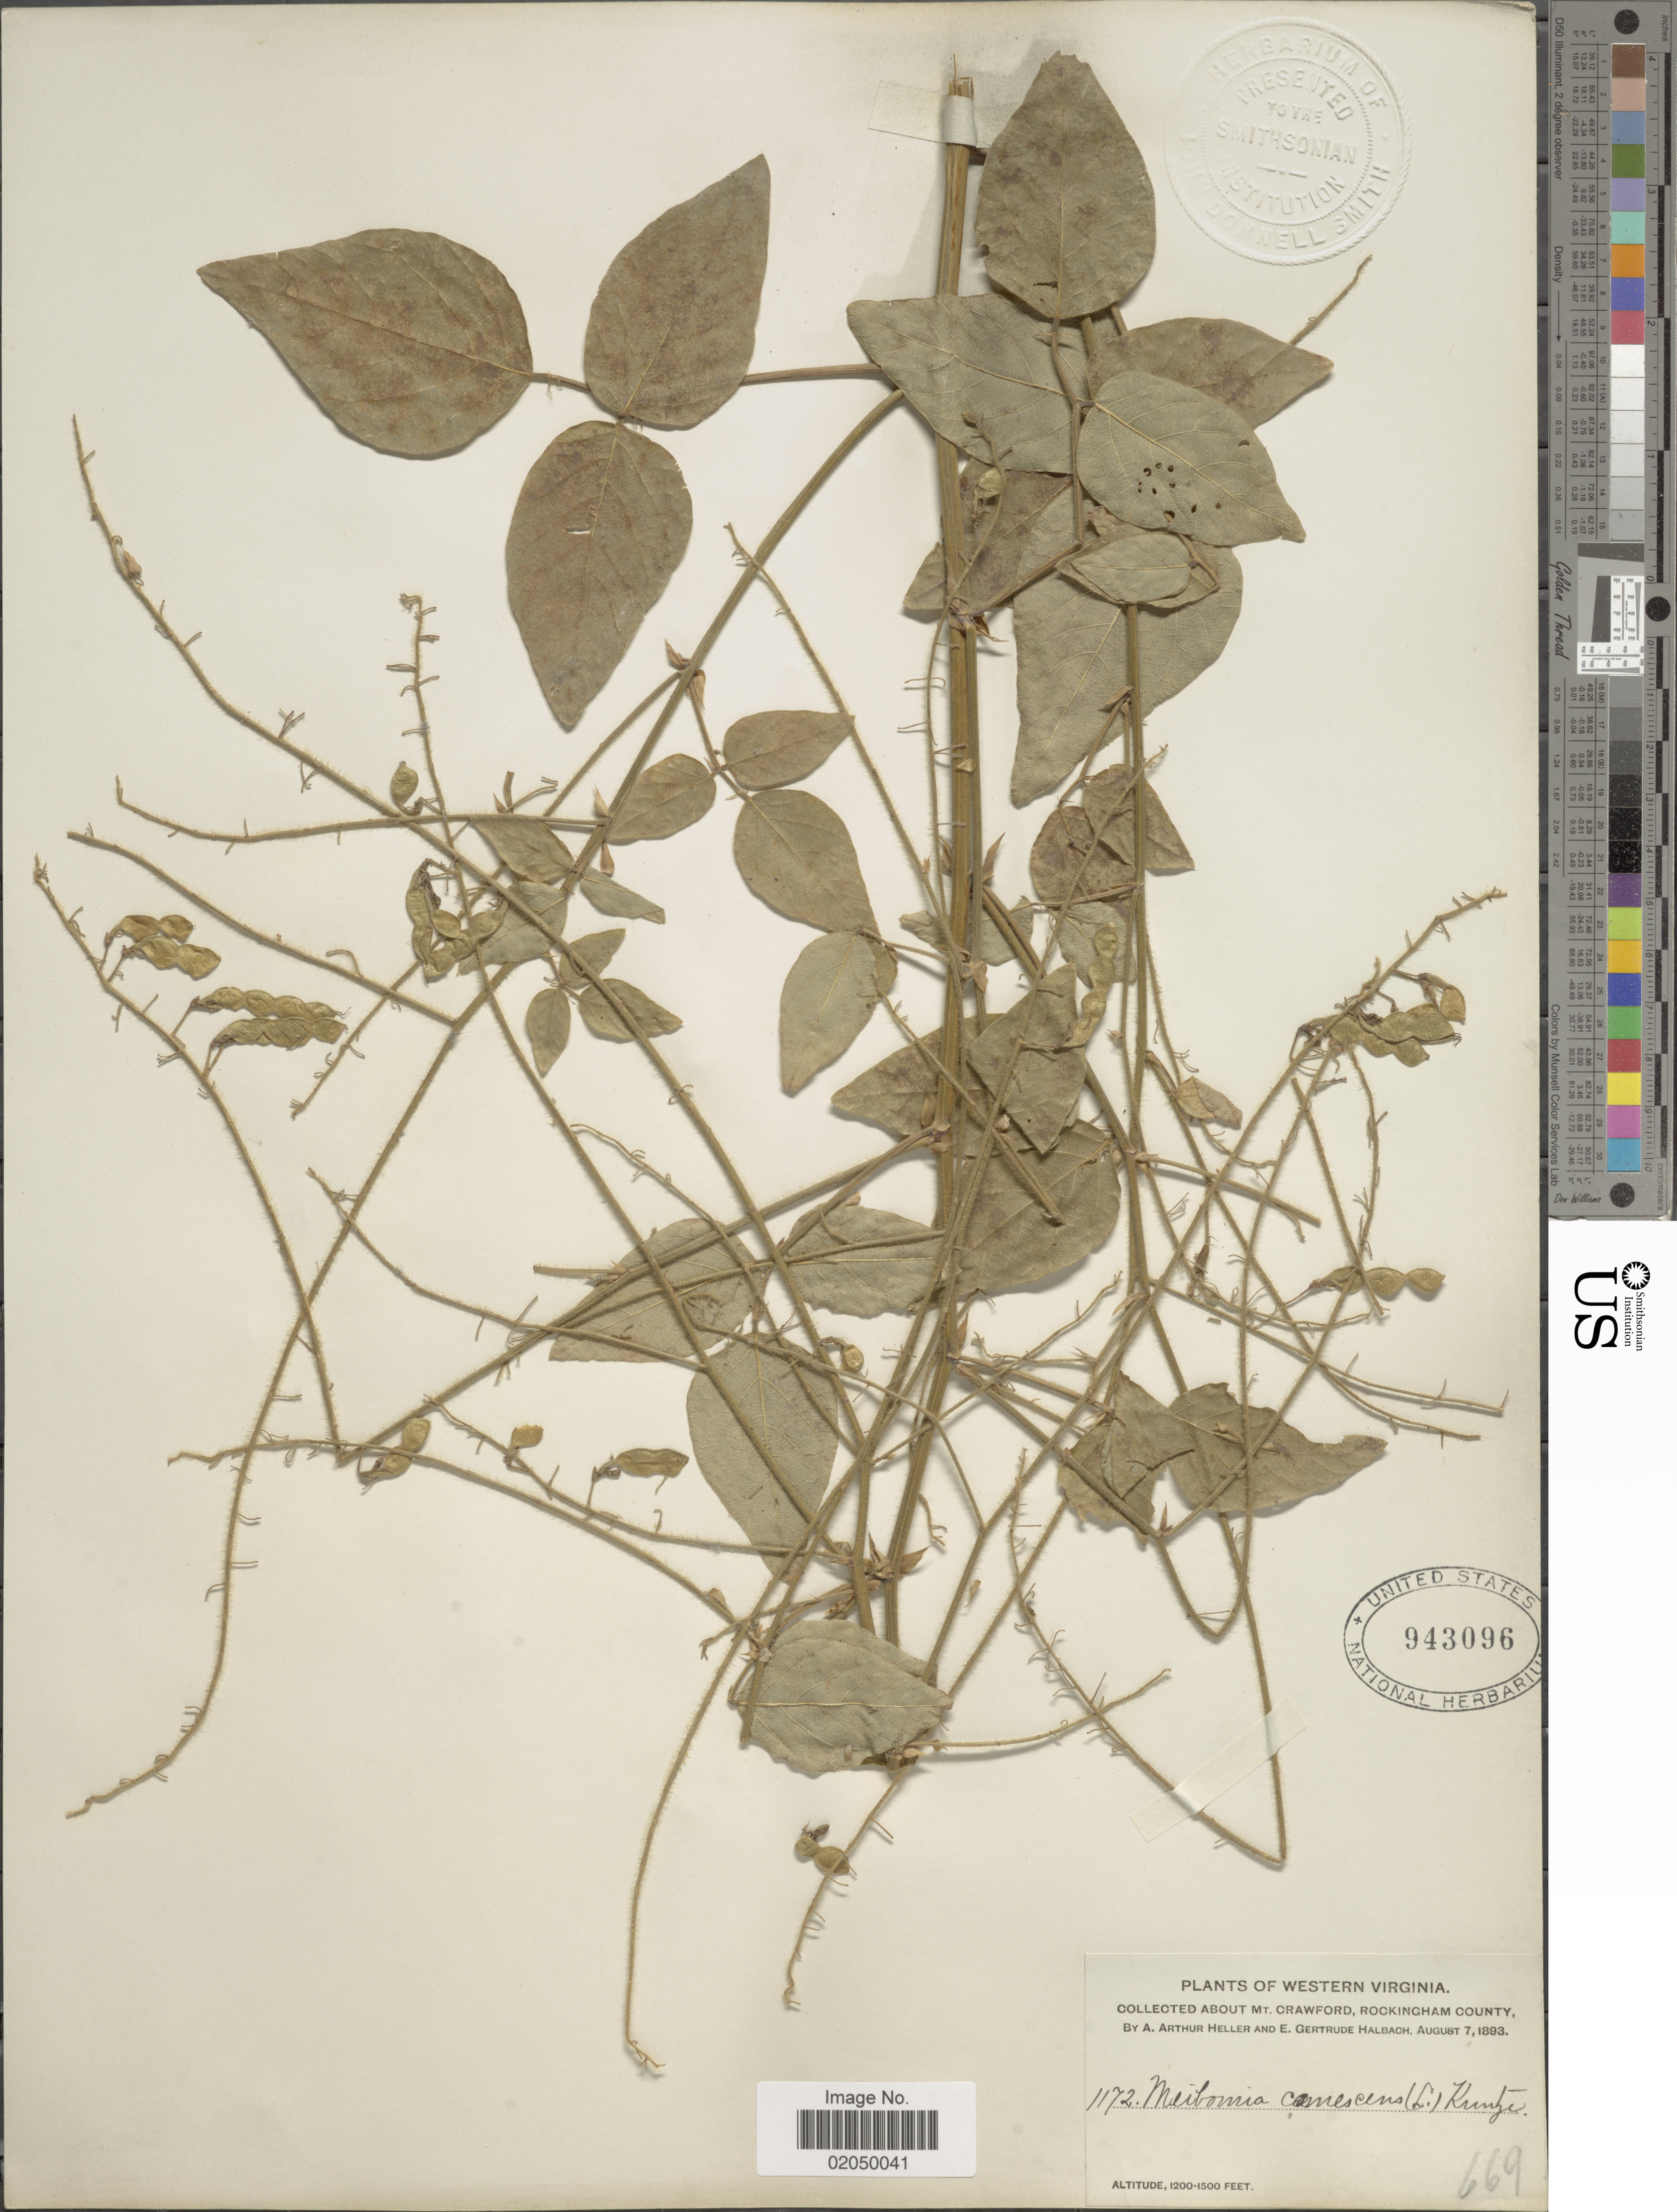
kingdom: Plantae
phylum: Tracheophyta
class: Magnoliopsida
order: Fabales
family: Fabaceae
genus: Desmodium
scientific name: Desmodium canescens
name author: (L.) DC.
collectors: A. A. Heller & E. G. Halbach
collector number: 1172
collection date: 1893-08-07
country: United States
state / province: Virginia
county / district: Rockingham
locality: Mt. Crawford, Rockingham County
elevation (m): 3658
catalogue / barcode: US 943096